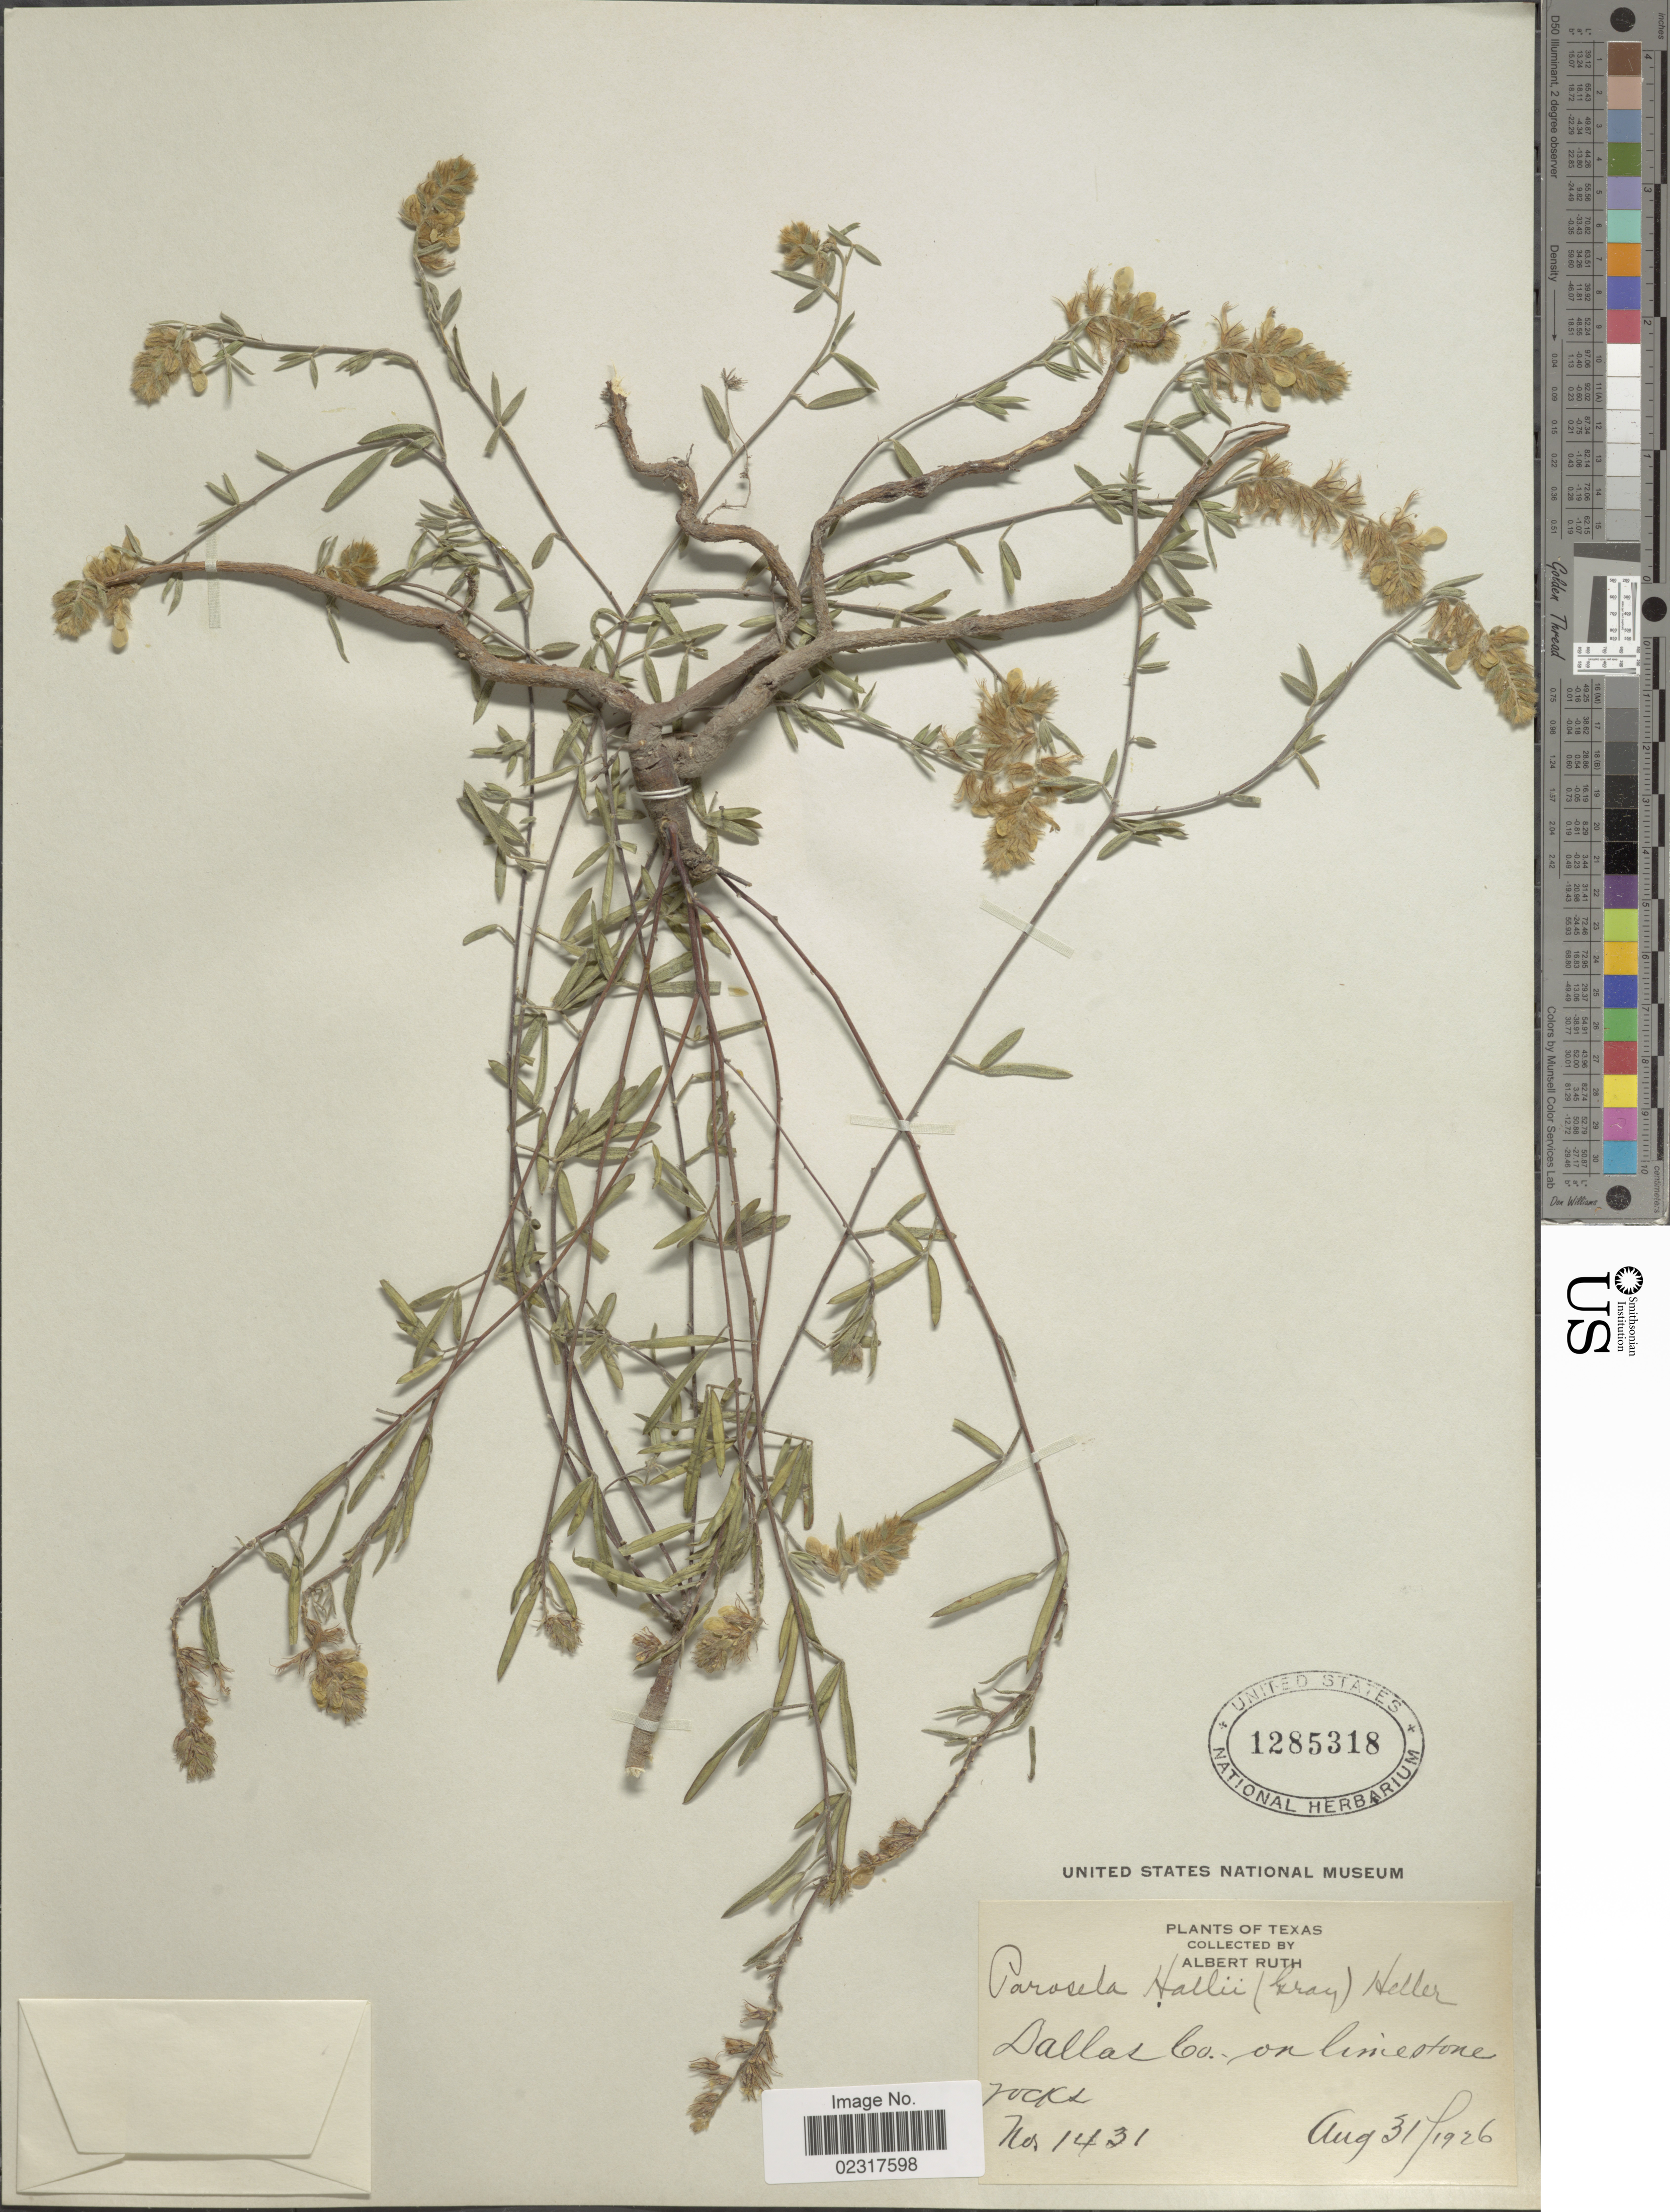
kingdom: Plantae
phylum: Tracheophyta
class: Magnoliopsida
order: Fabales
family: Fabaceae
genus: Dalea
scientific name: Dalea hallii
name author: A. Gray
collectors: A. Ruth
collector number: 1431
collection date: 1926-08-31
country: United States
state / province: Texas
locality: Dallas Co.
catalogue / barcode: US 1285318